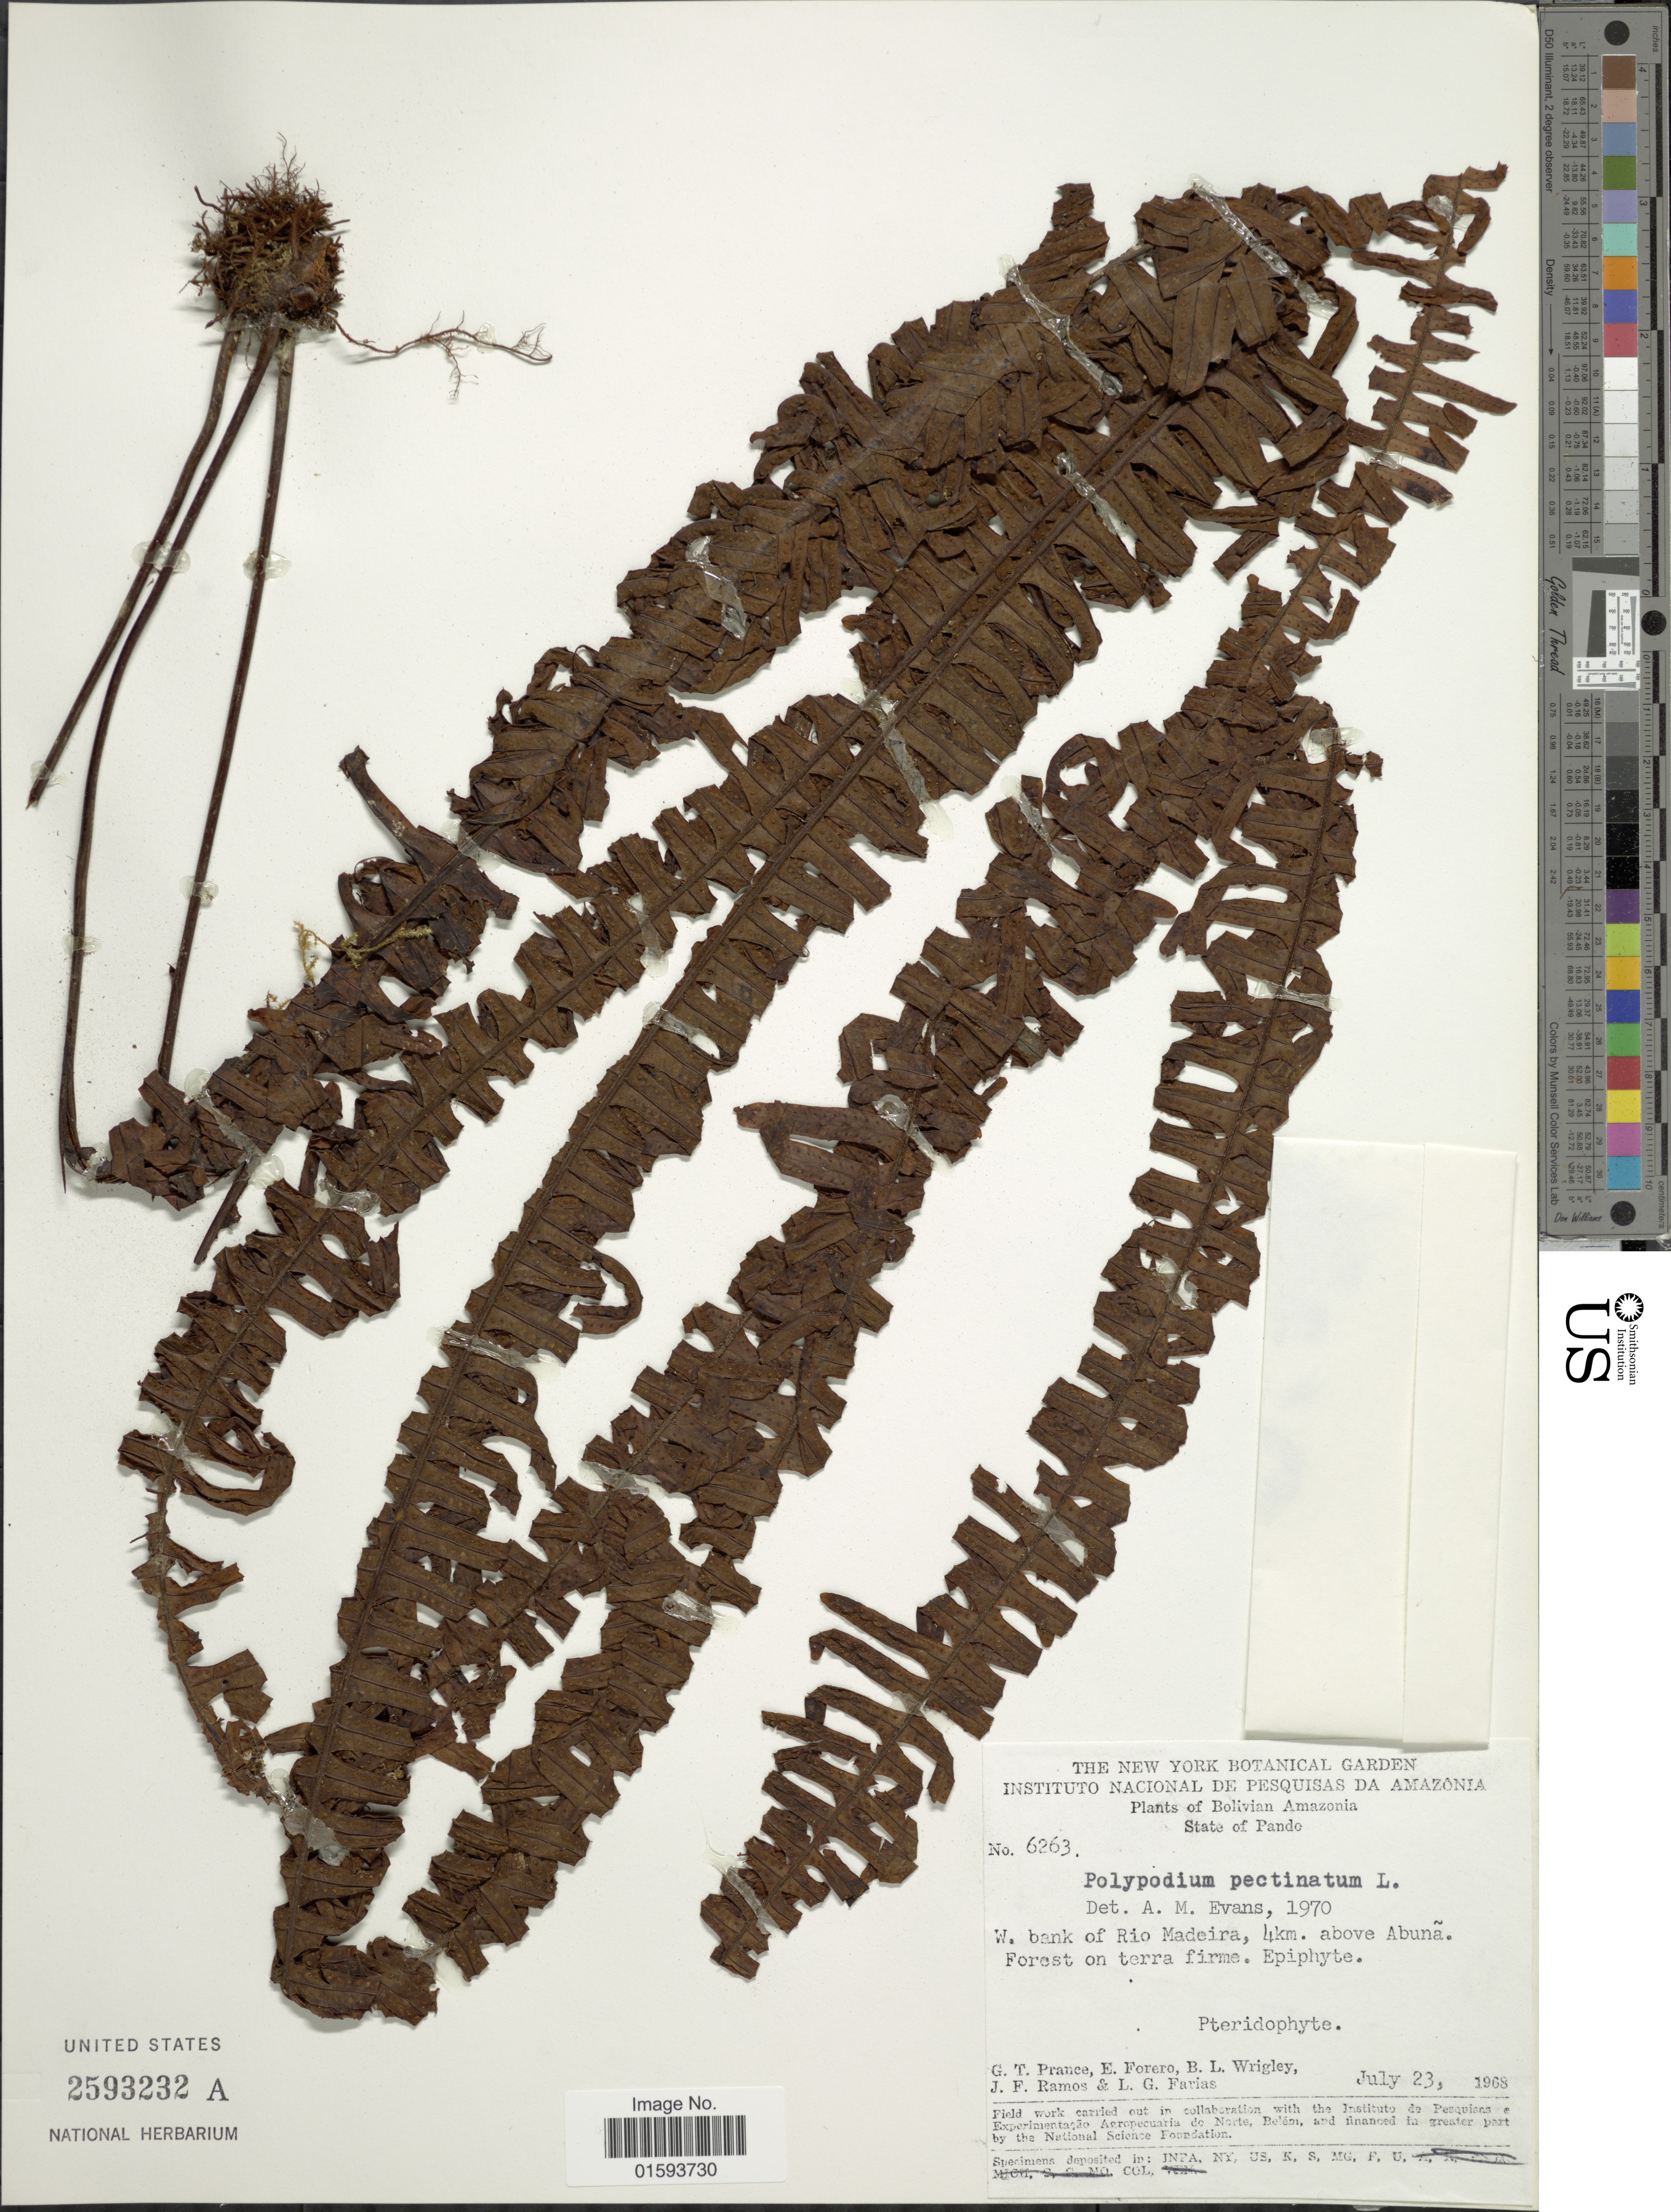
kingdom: Plantae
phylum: Tracheophyta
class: Polypodiopsida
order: Polypodiales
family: Polypodiaceae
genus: Pecluma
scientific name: Pecluma pectinata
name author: (L.) M.G. Price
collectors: G. T. Prance, E. Forero, B. L. Wrigley, J. F. Ramos & L. G. Farias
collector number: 6263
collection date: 1968-07-23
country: Bolivia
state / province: Pando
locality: Bolivian Amazonia, State of Pando, W. bank of Rio Madeira, 4km. above Abuna, forest on terra firme.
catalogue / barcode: US 2593232A